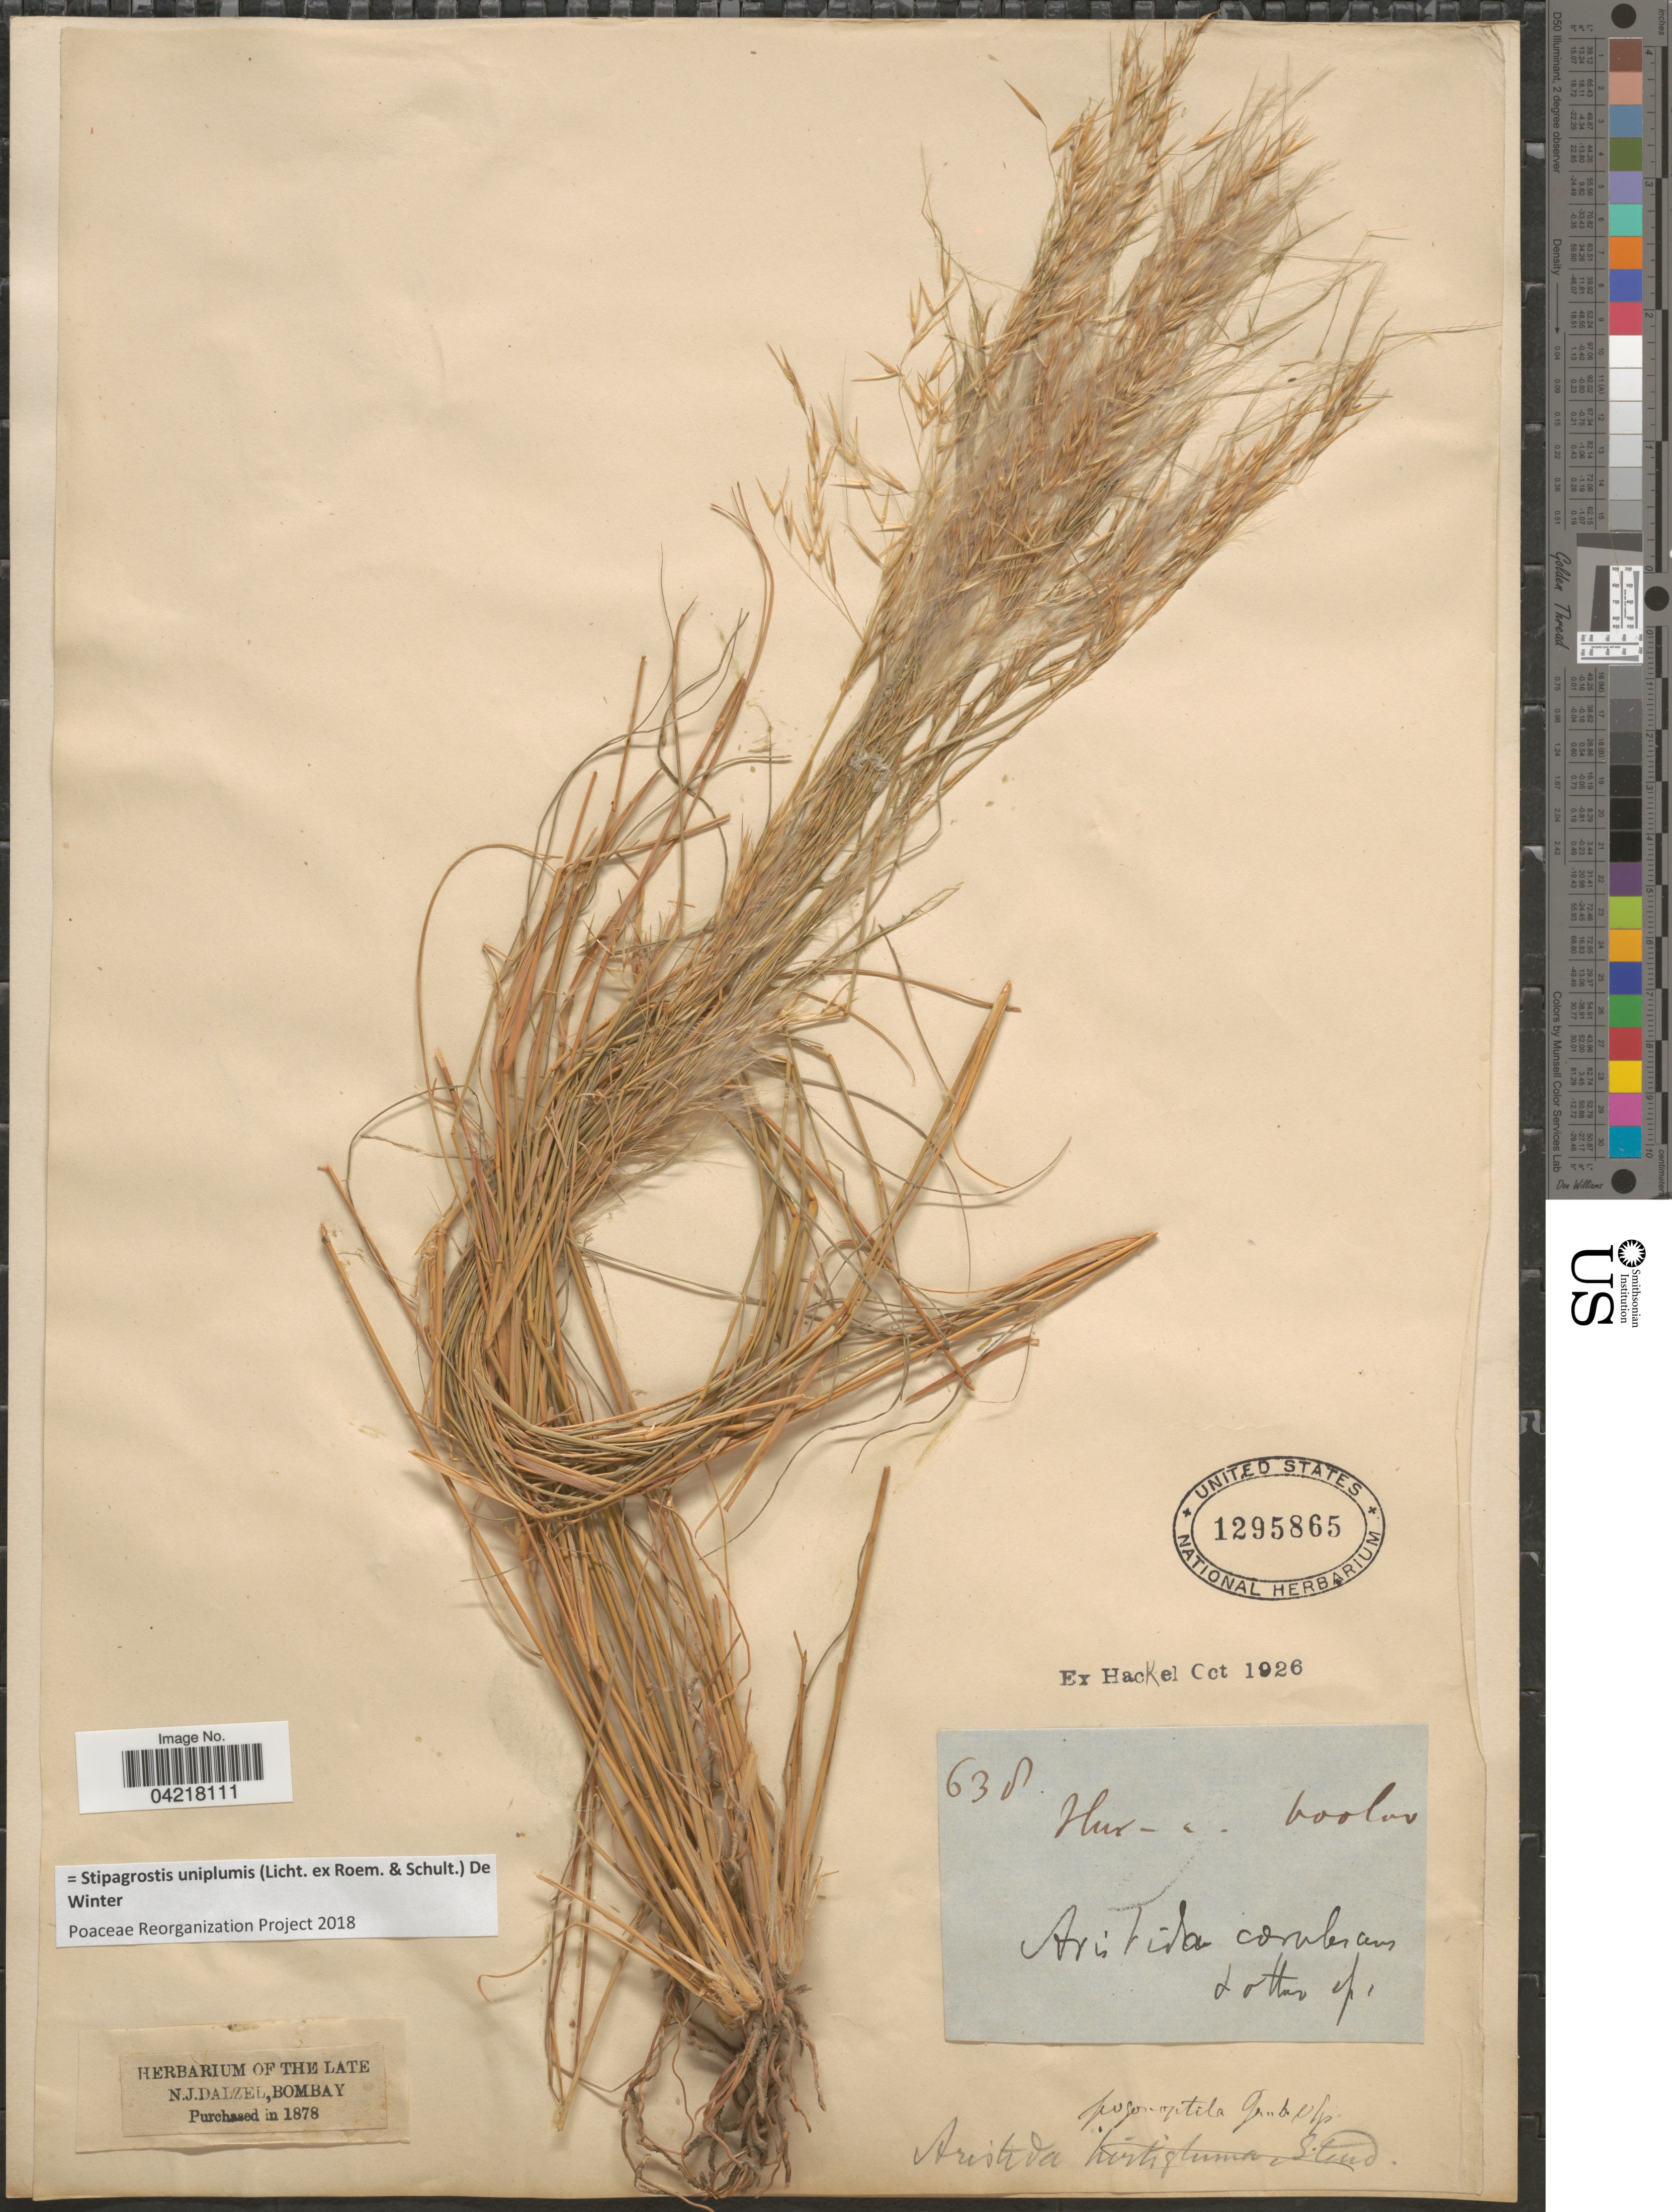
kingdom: Plantae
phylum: Tracheophyta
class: Liliopsida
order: Poales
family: Poaceae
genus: Stipagrostis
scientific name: Stipagrostis uniplumis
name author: (Licht.) De Winter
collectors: Ex Herb. of the late N. J. Dalzel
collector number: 638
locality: Hur. boolav.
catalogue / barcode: US 1295865